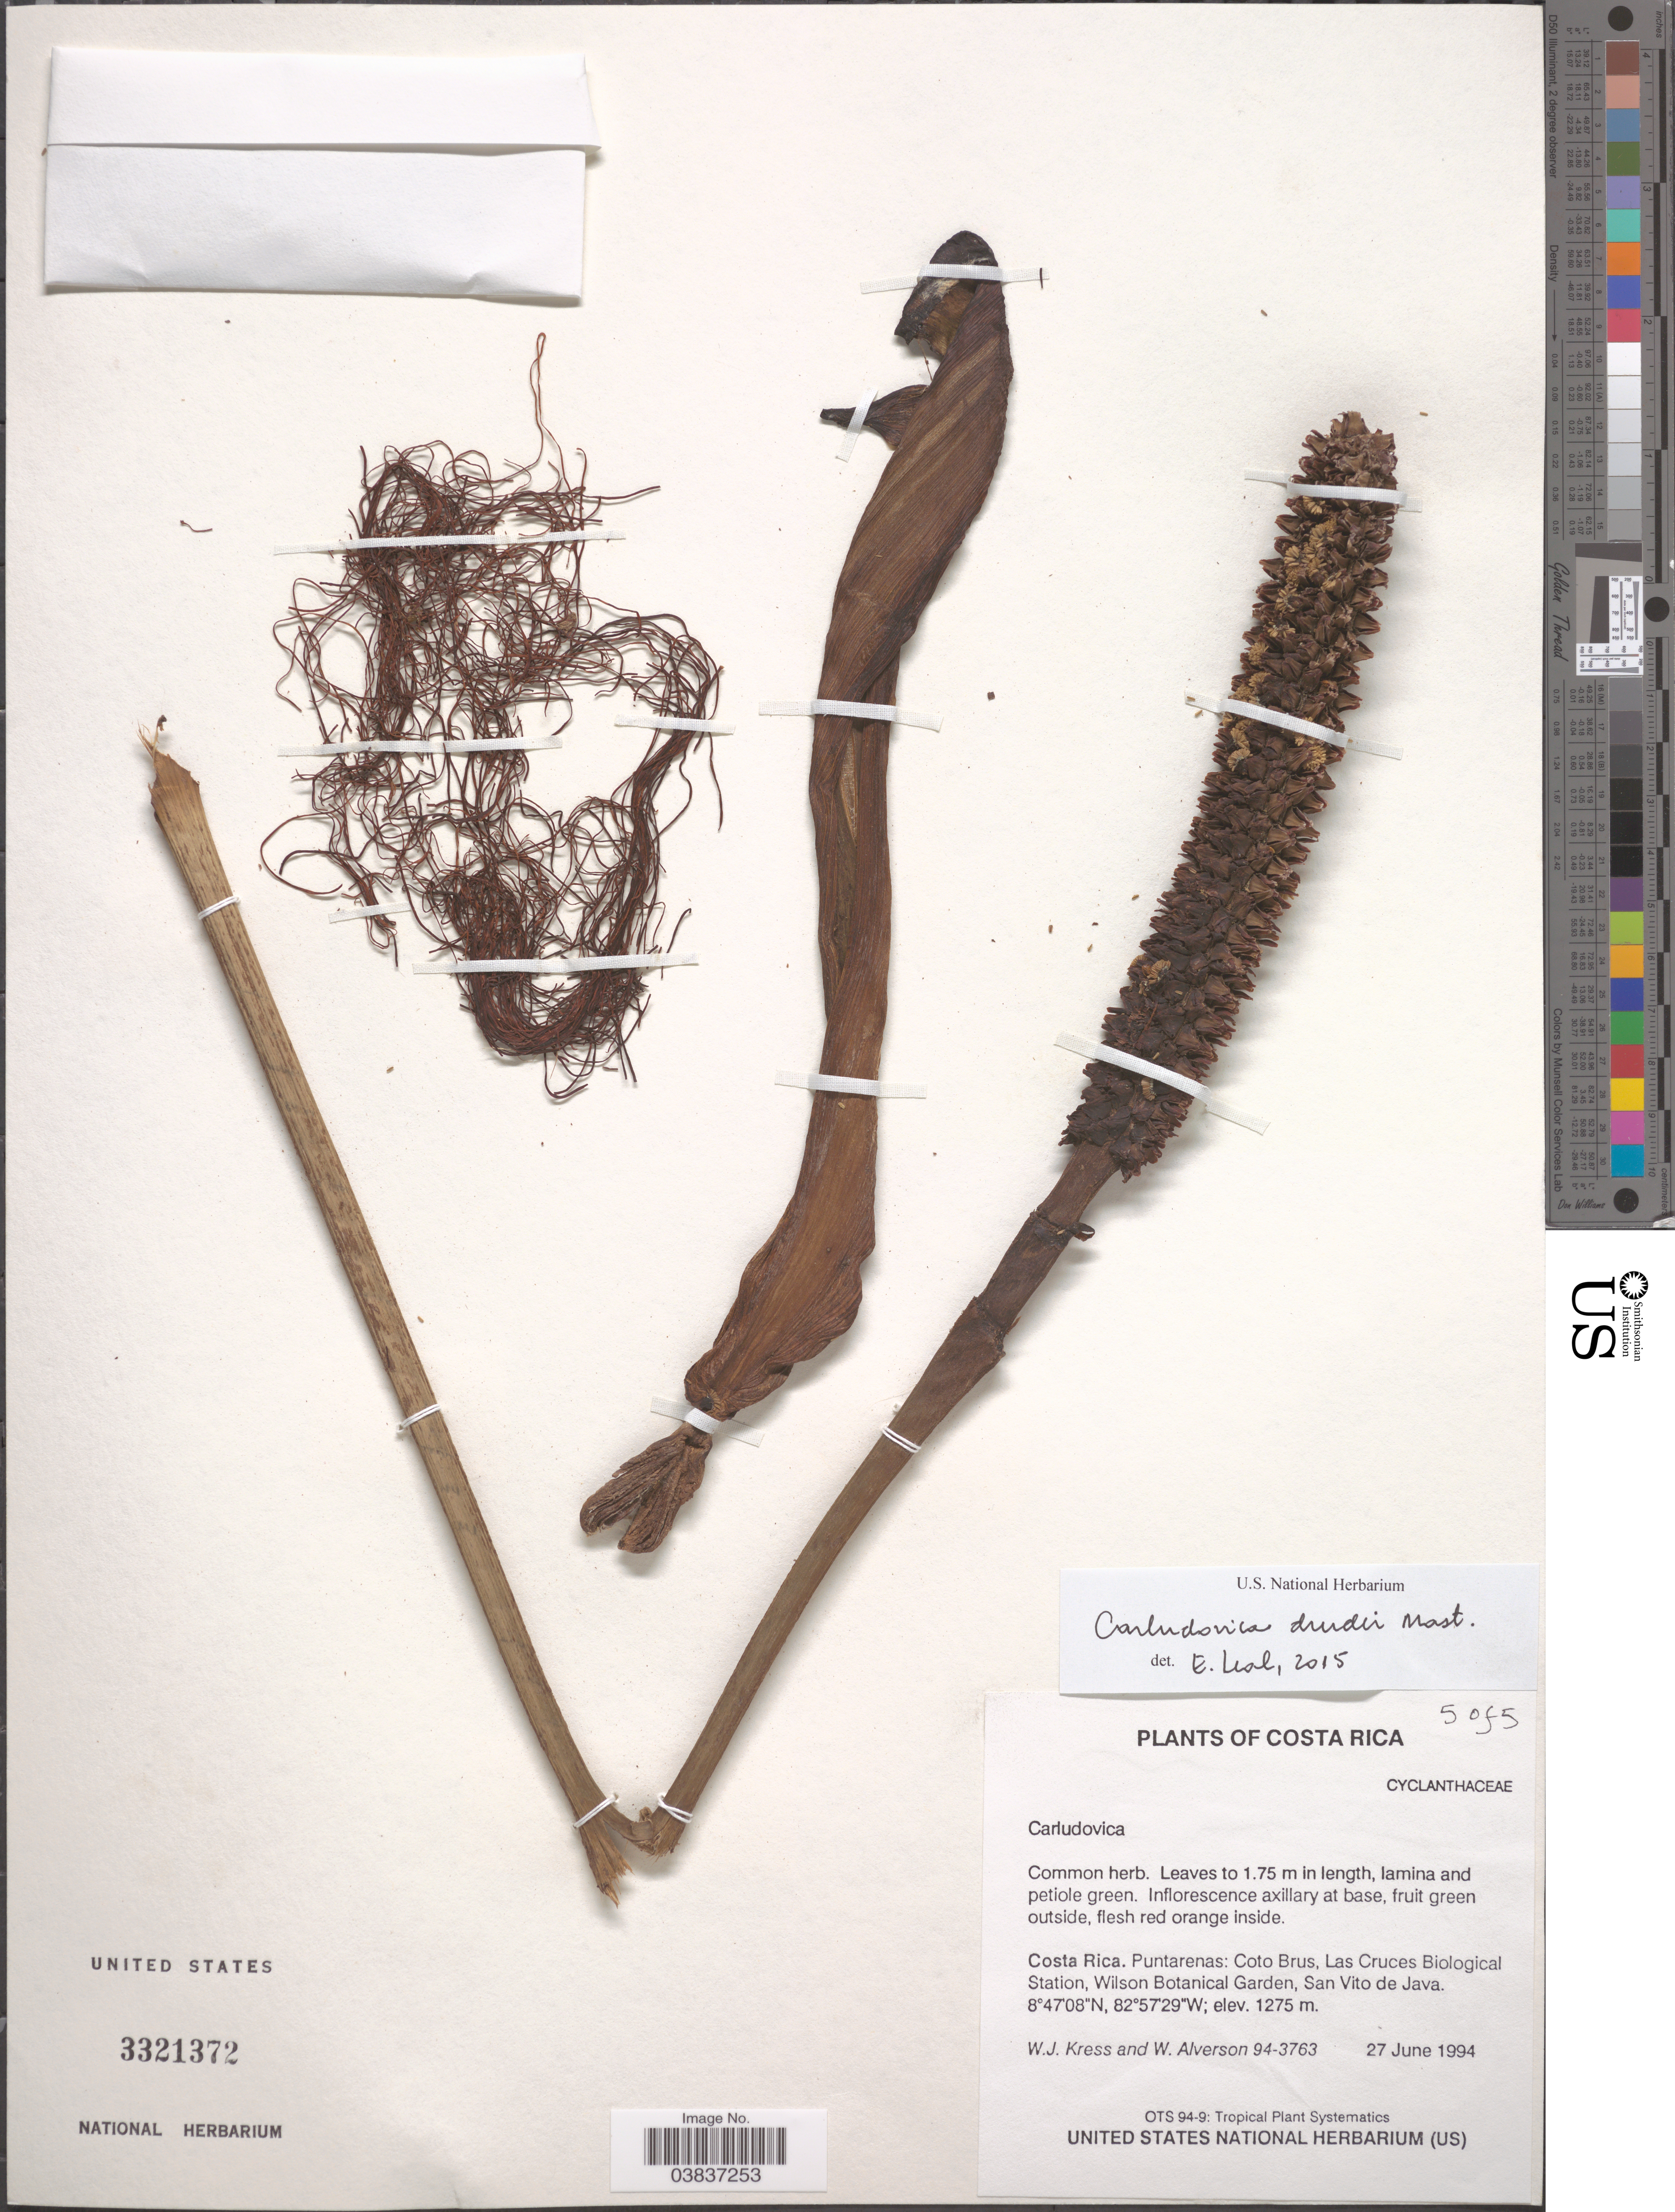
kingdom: Plantae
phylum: Tracheophyta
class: Liliopsida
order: Pandanales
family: Cyclanthaceae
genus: Carludovica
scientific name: Carludovica drudei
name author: Mast.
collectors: W. J. Kress & W. S. Alverson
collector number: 94-3763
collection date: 1994-06-27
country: Costa Rica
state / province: Puntarenas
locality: Coto Brus, Las Cruces Biological Station, Wilson Botanical Garden, San Vito de Java.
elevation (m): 1275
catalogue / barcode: US 3321372